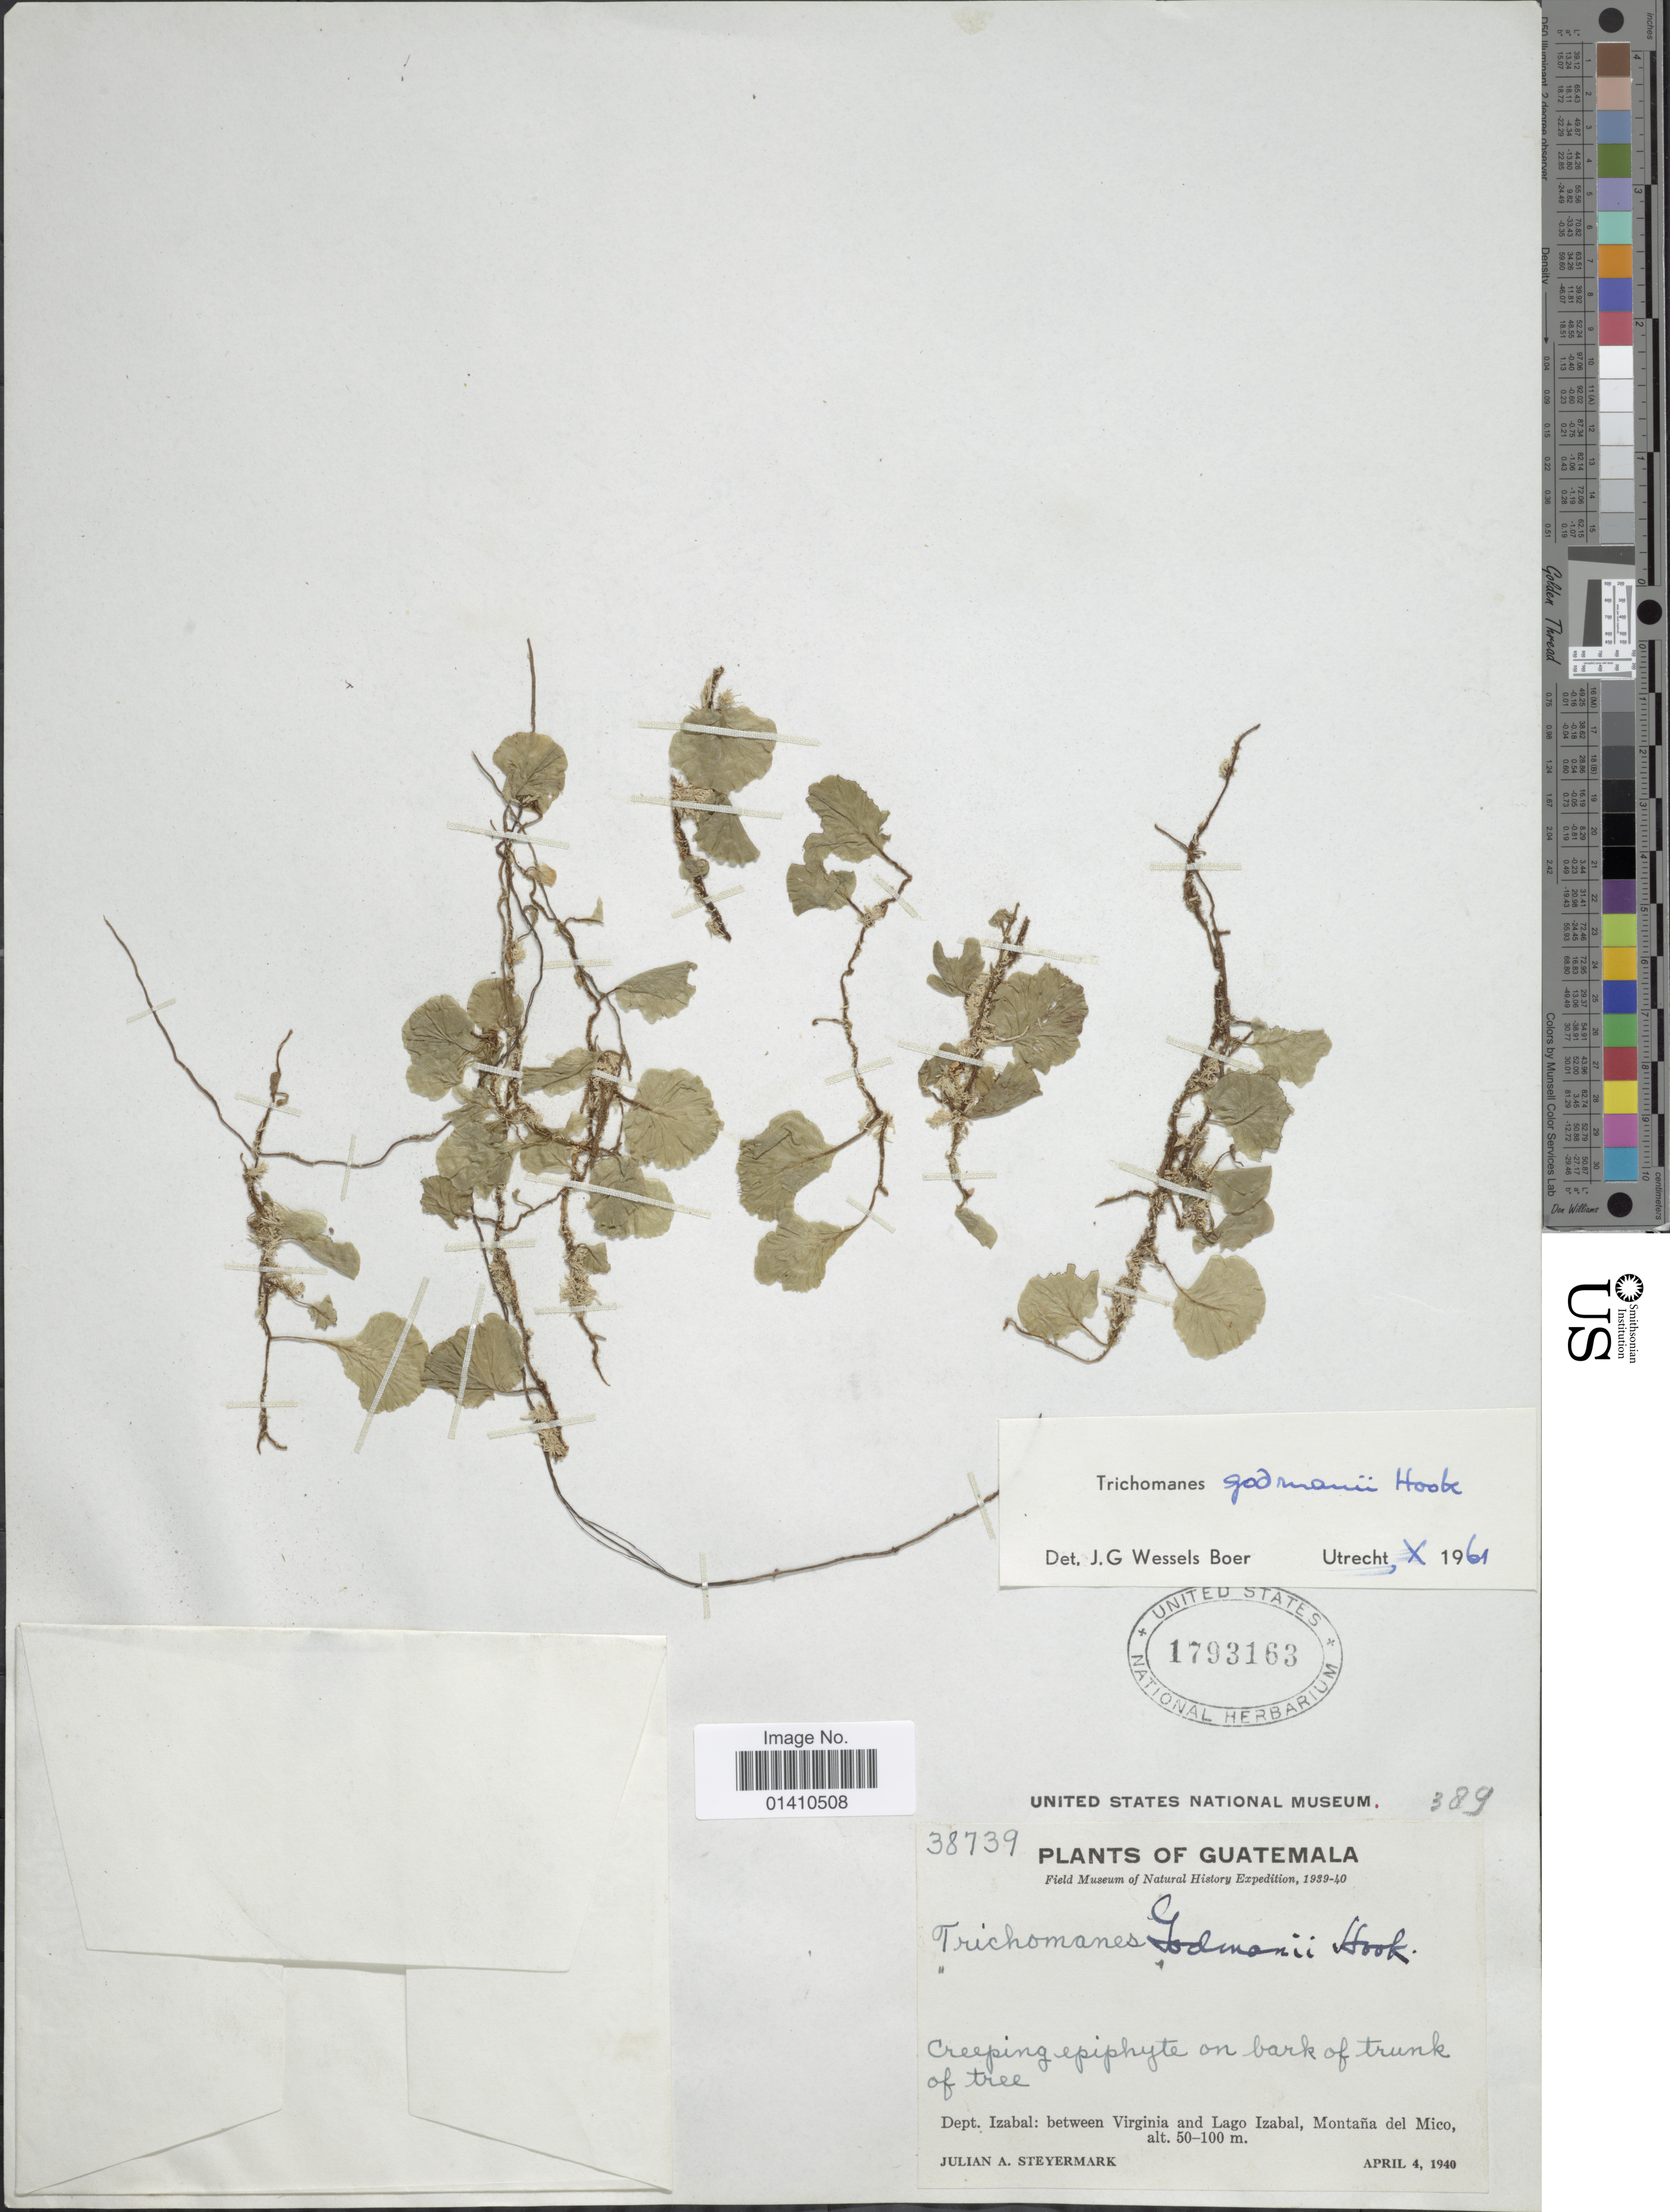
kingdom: Plantae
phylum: Tracheophyta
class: Polypodiopsida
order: Hymenophyllales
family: Hymenophyllaceae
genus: Didymoglossum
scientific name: Didymoglossum godmanii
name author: (Hook. ex Baker) Ebihara & Dubuisson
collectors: J. Steyermark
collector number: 38739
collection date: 1940-04-04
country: Guatemala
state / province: Izabal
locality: Between Virginia and Lago Izabal, Montana del Mico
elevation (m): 50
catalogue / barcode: US 1793163